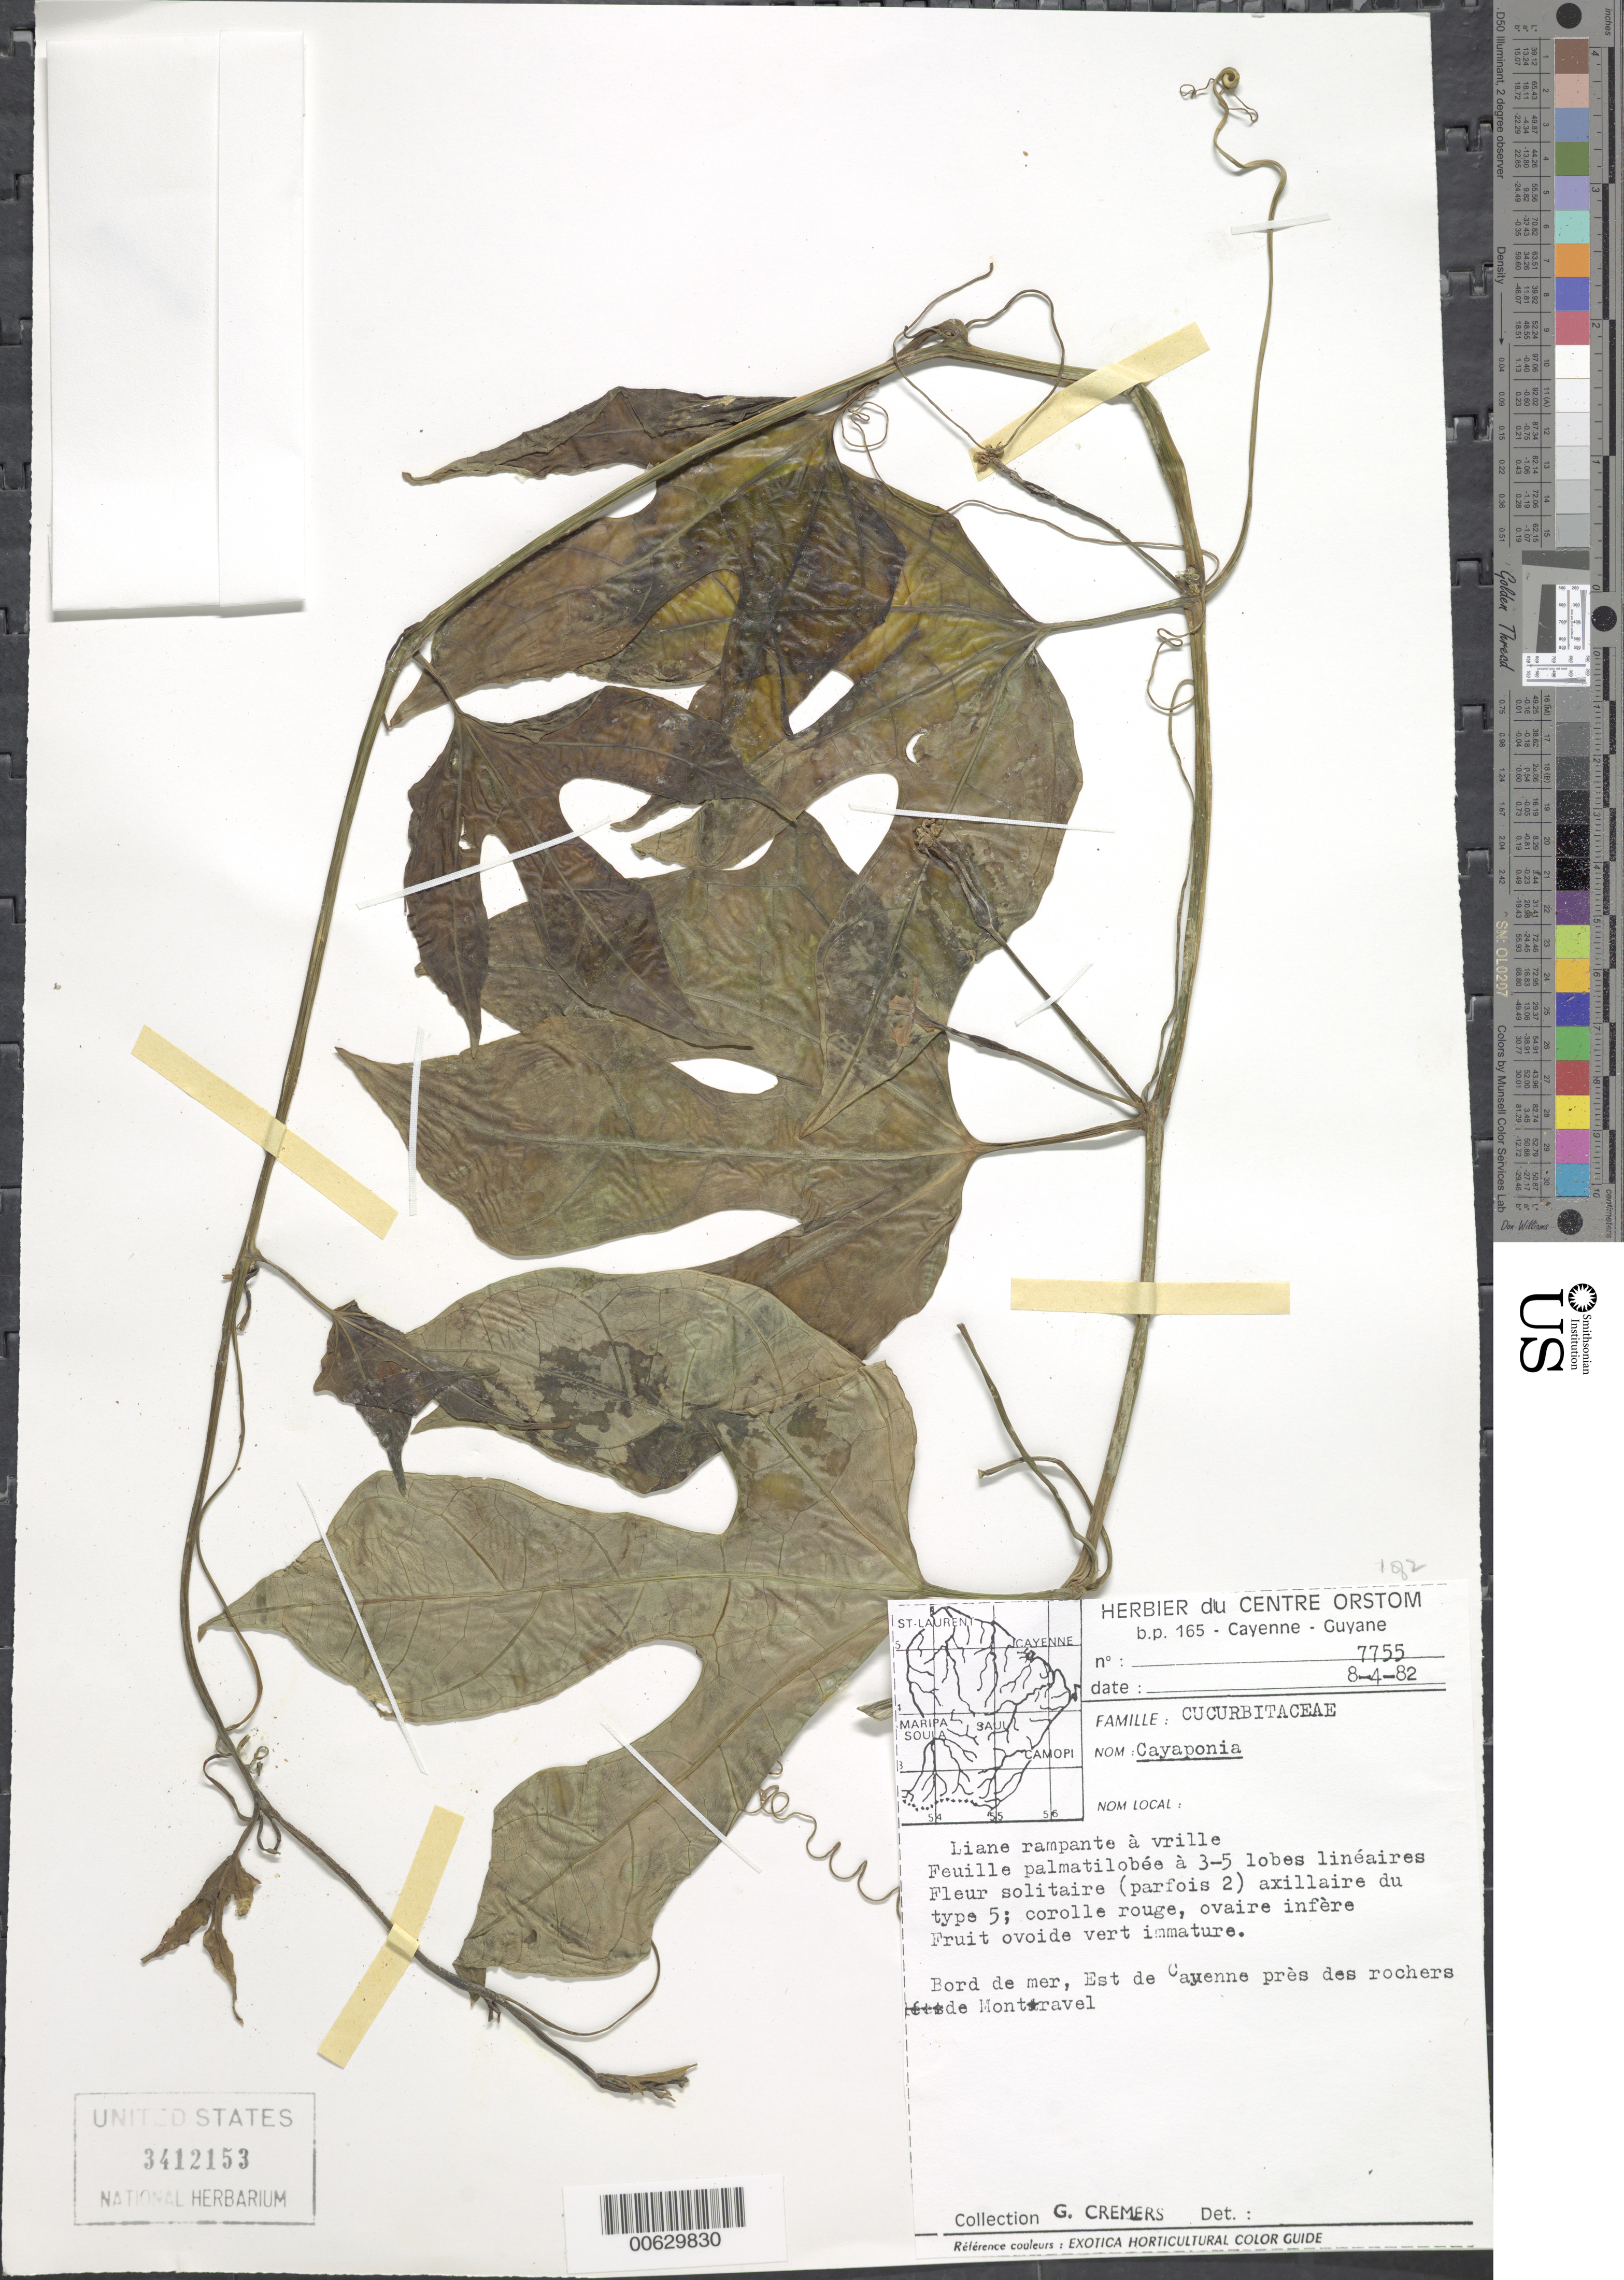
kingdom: Plantae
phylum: Tracheophyta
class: Magnoliopsida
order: Cucurbitales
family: Cucurbitaceae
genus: Psiguria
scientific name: Psiguria sp.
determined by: Nee, Michael H.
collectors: G. Cremers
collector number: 7755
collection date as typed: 8-Apr-82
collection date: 1982-04-08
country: French Guiana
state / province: Cayenne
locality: Cayenne, Est de, sur les rochers de Montravel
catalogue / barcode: US 3412153